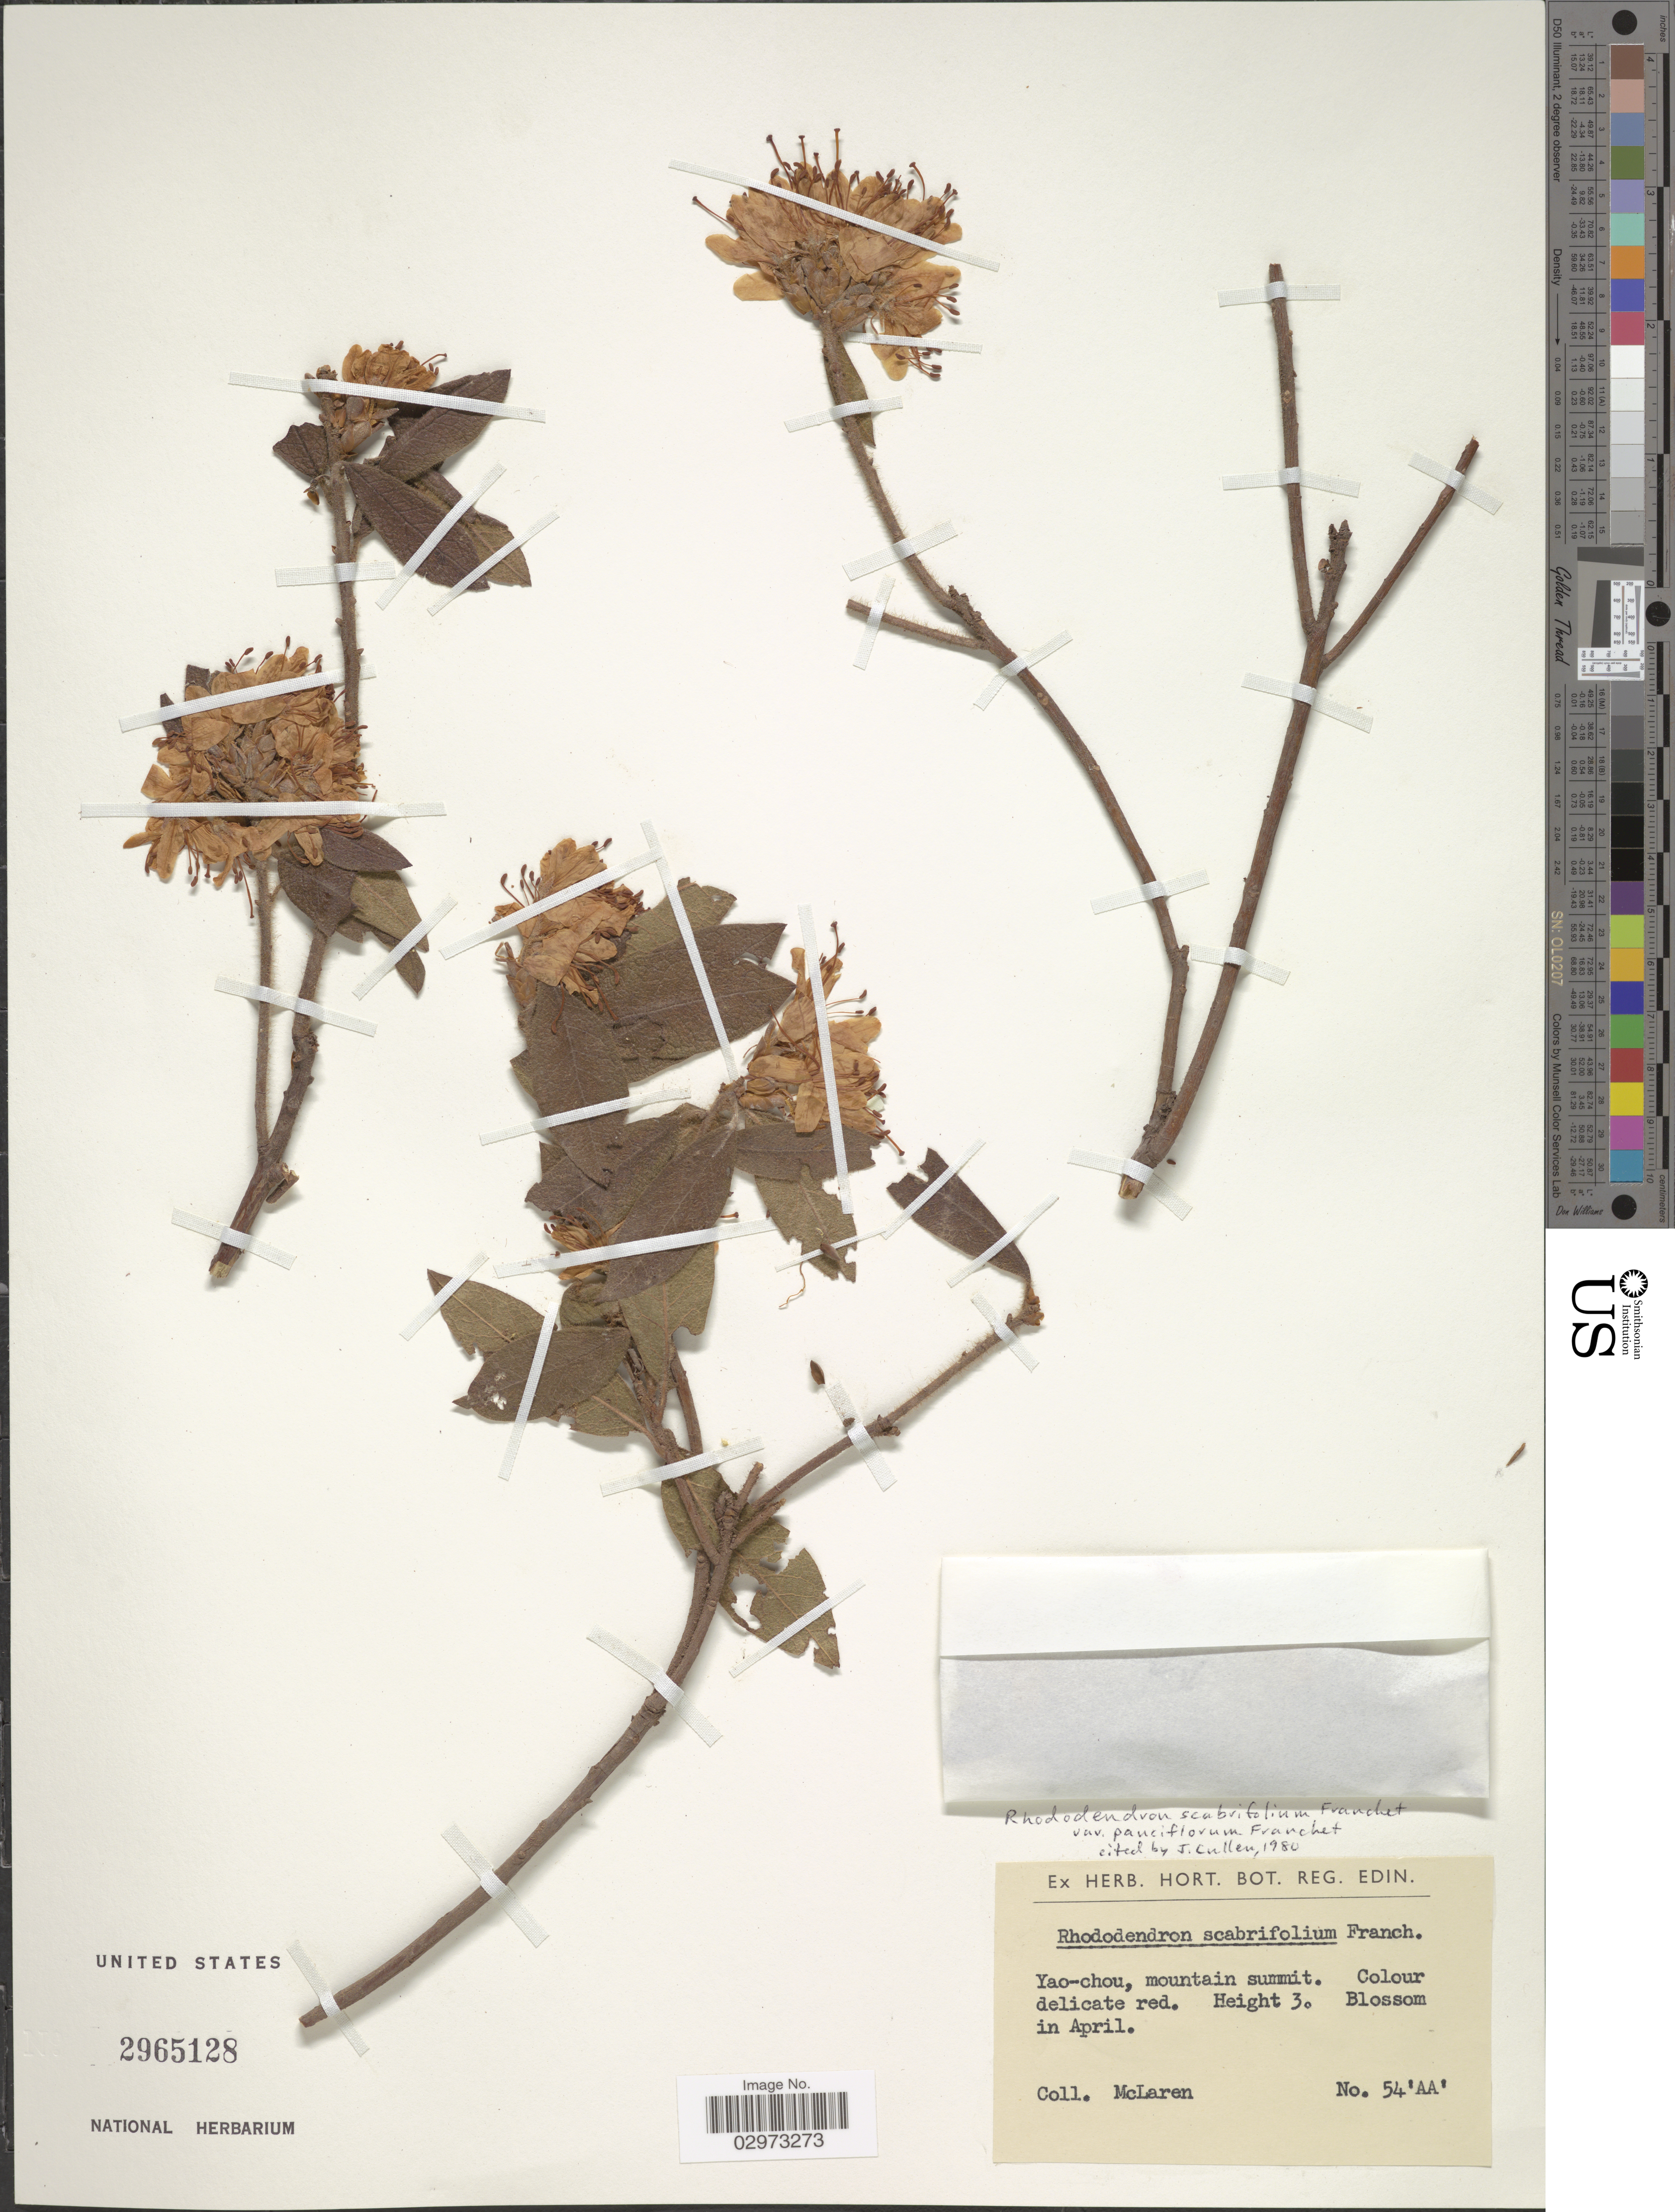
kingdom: Plantae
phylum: Tracheophyta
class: Magnoliopsida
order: Ericales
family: Ericaceae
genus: Rhododendron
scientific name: Rhododendron scabrifolium var. pauciflorum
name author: Franch.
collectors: McLaren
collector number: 54'AA'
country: China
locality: Yao-chou, mountain summit.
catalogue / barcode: US 2965128